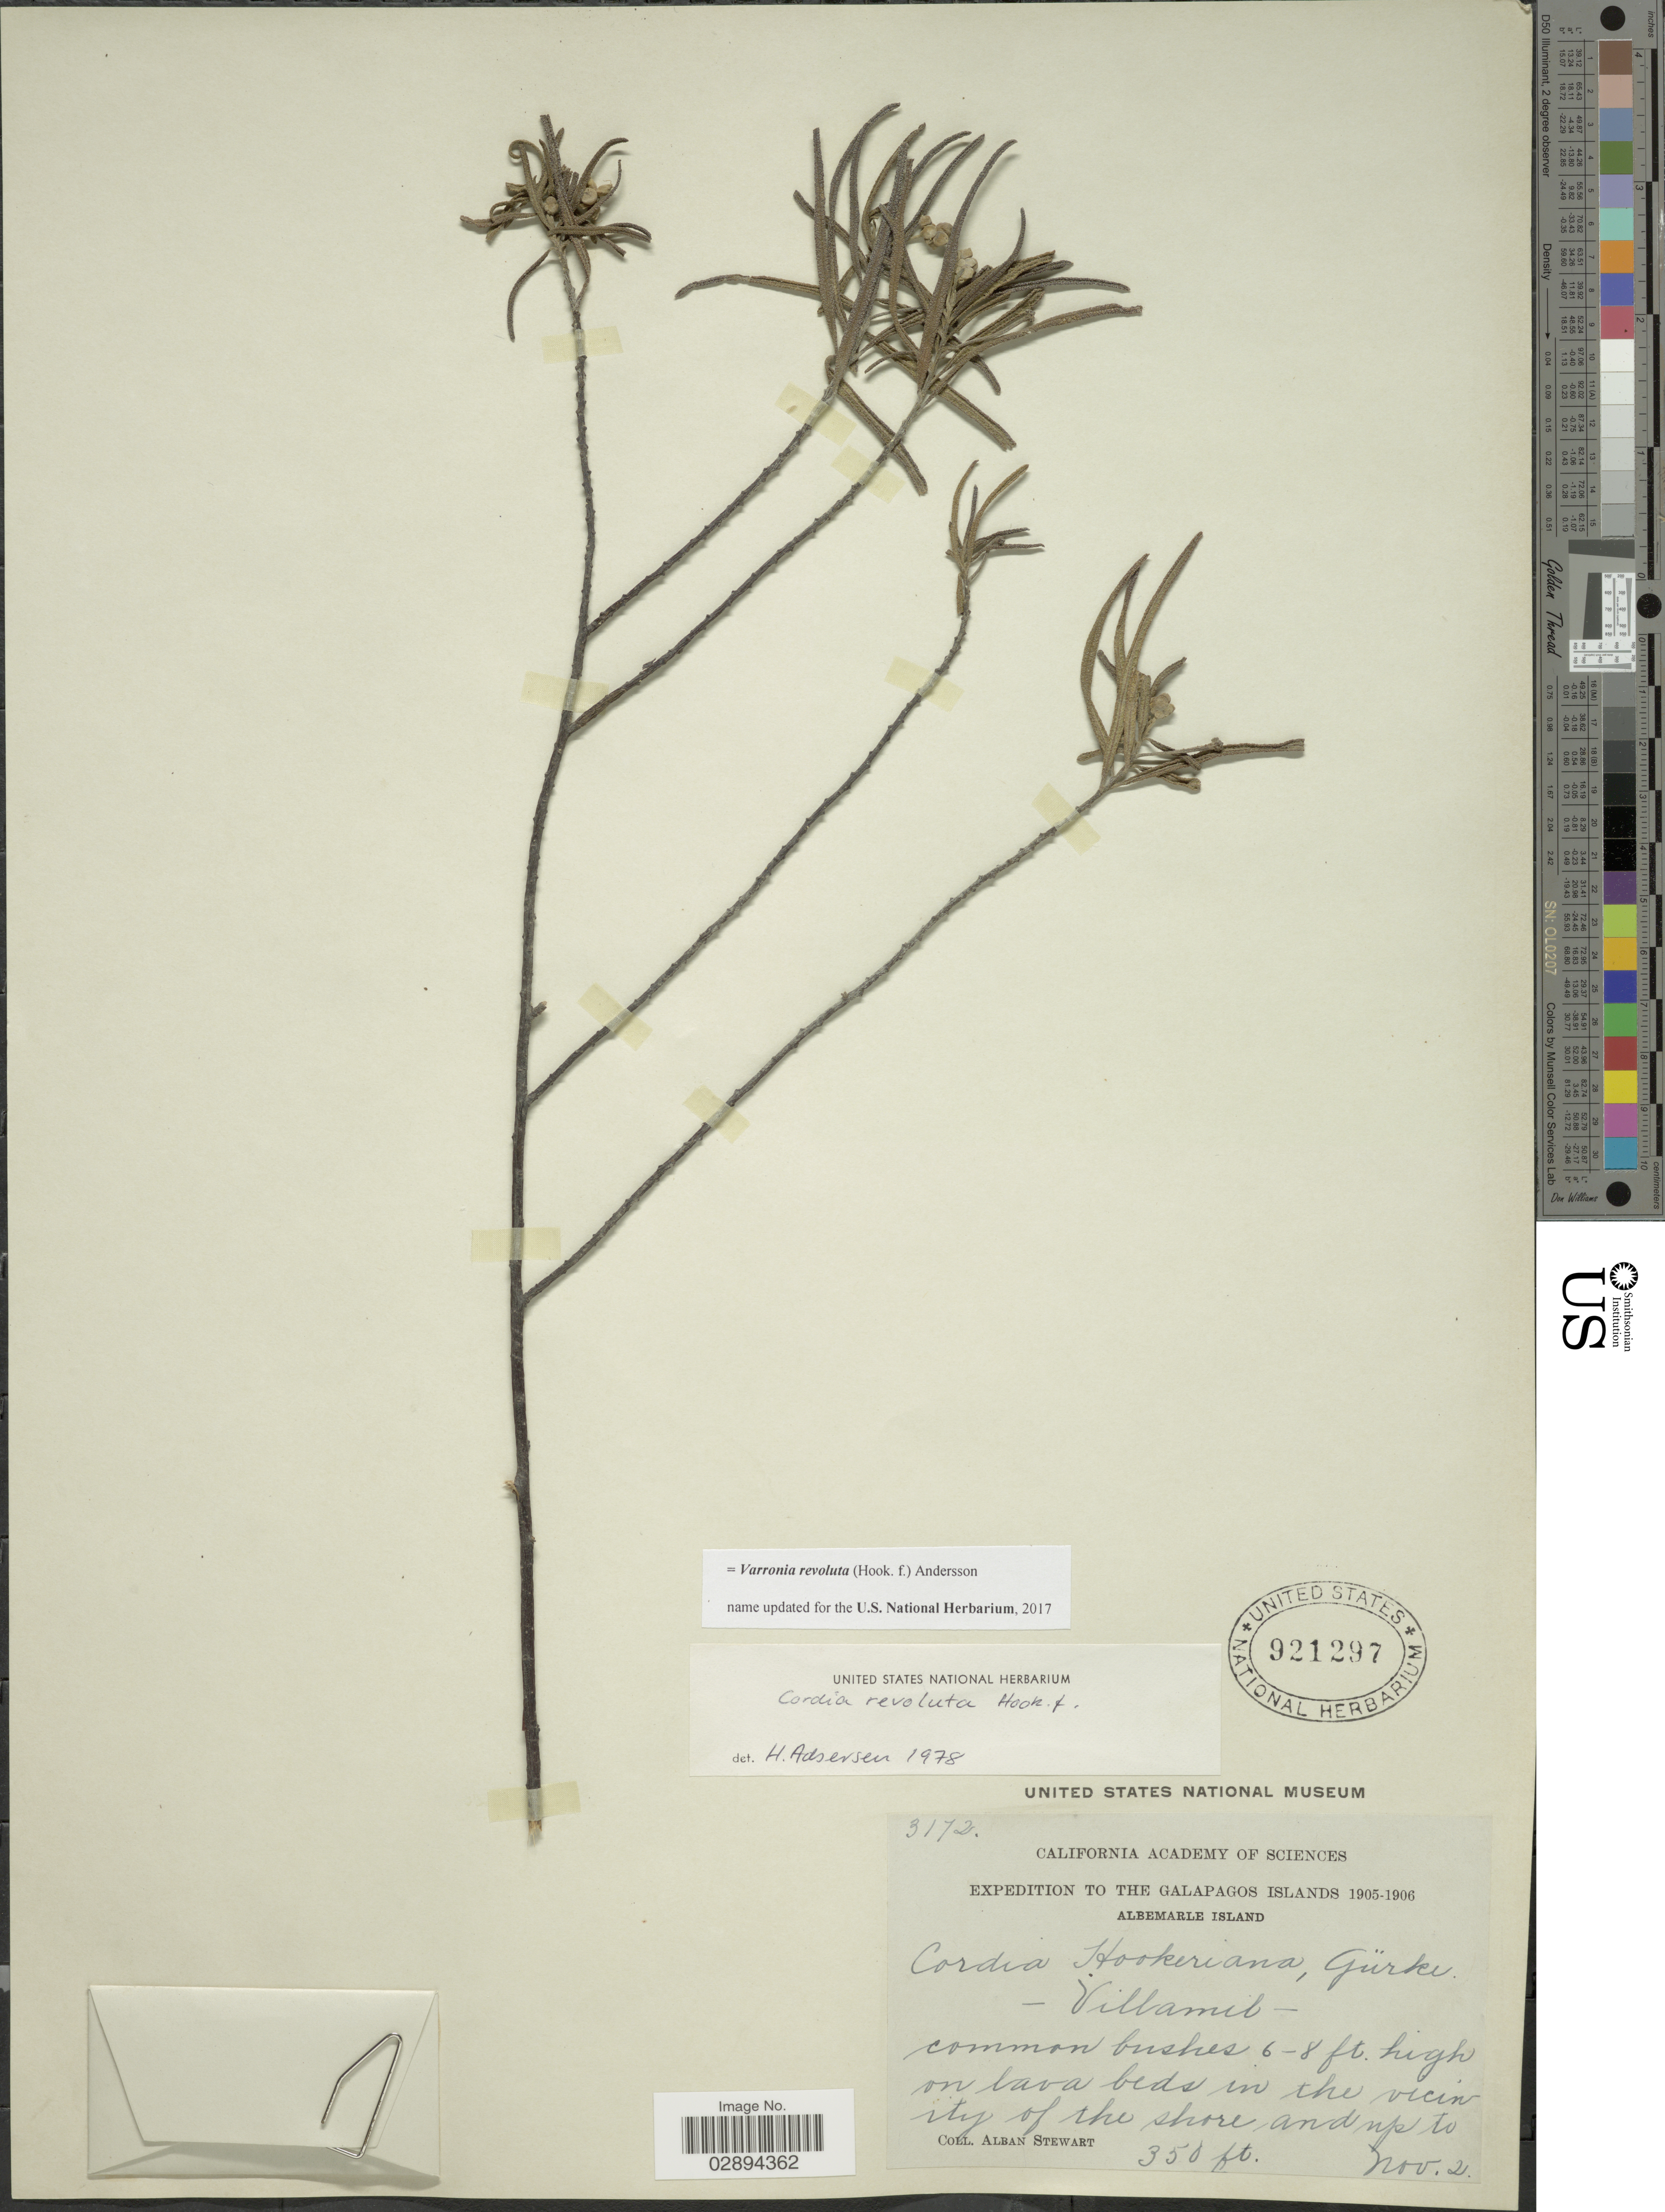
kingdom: Plantae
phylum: Tracheophyta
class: Magnoliopsida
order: Boraginales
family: Cordiaceae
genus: Varronia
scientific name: Varronia revoluta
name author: (Hook. f.) Andersson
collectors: A. Stewart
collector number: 3172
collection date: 1905-11-02/1906-11-02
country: Ecuador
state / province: Colón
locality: Galapagos Islands, Albemarle Island, Villamil.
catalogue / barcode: US 921297